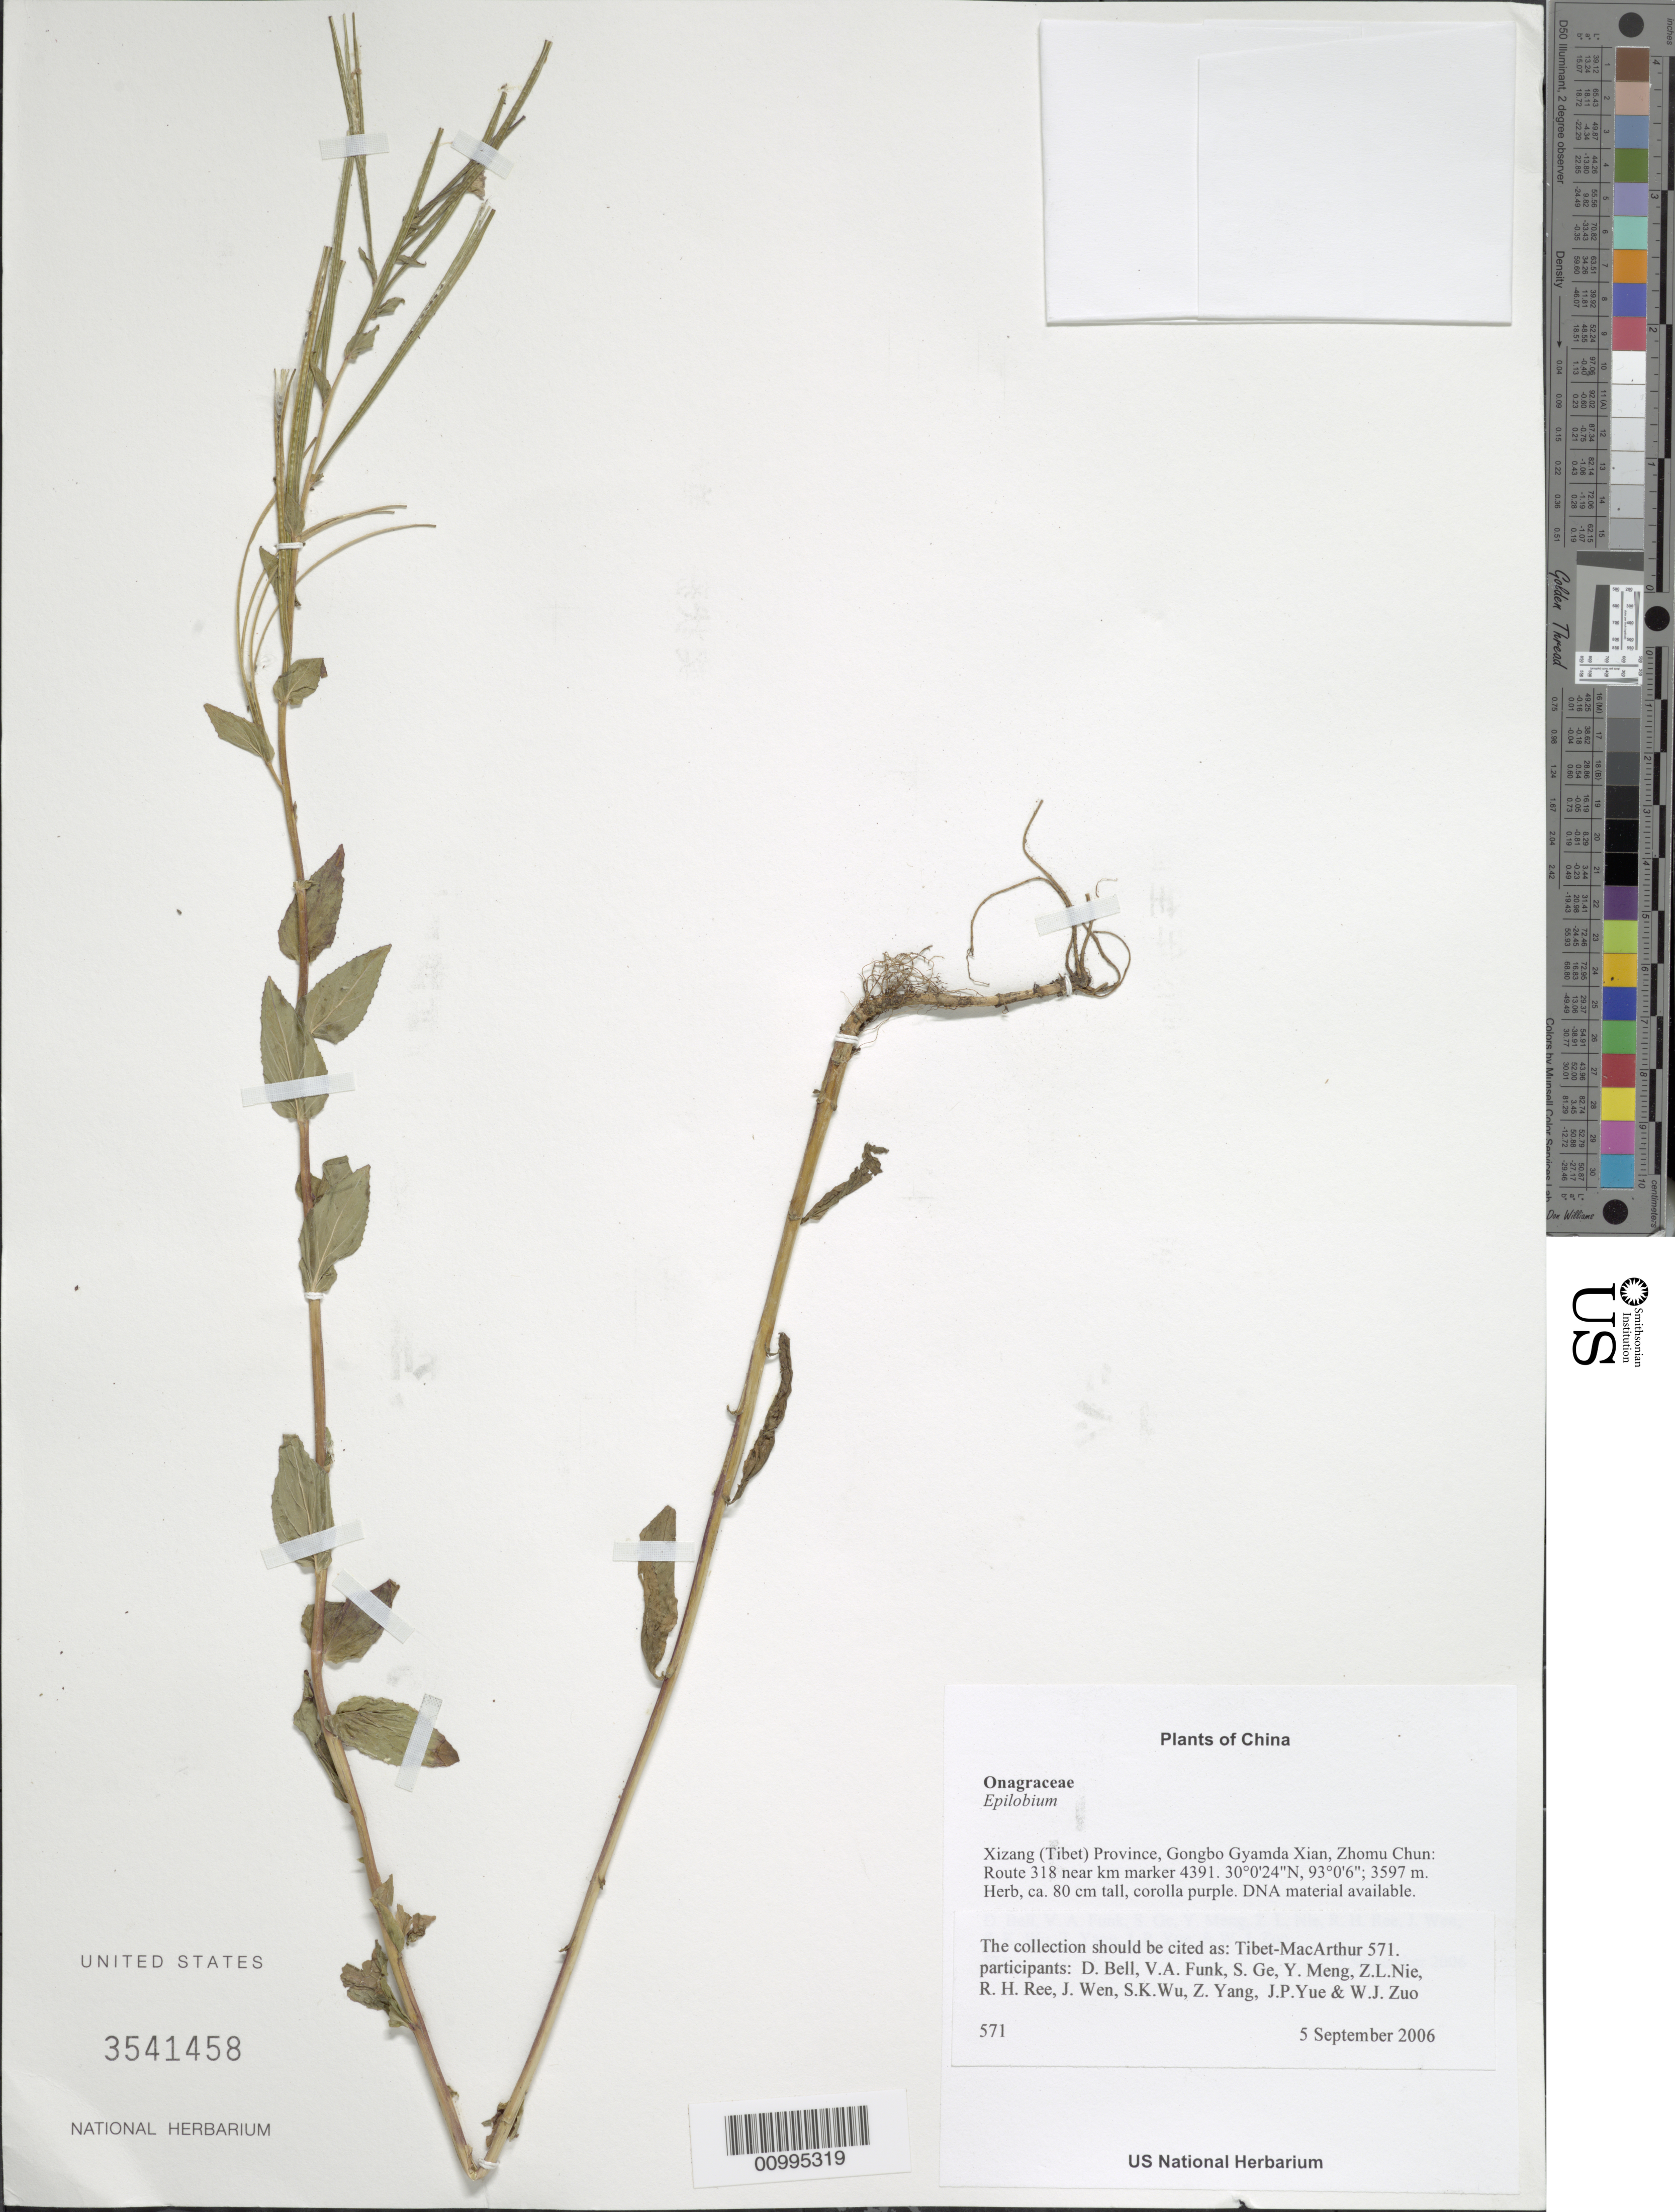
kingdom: Plantae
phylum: Tracheophyta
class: Magnoliopsida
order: Myrtales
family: Onagraceae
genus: Epilobium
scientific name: Epilobium sp.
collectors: Tibet-MacArthur, D. A. Bell, V. Funk, S. Ge, Y. Meng, Z. Nie, R. Ree, J. Wen, S. K. Wu, Z. Yang, J. Yue & W. Zuo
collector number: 571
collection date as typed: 05 Sep 2006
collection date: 2006-09-05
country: China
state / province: Xizang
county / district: Gongbo Gyamda Xian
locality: Zhomu Chun. Route 318 near km marker 4391.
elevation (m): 3597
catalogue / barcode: US 3541458